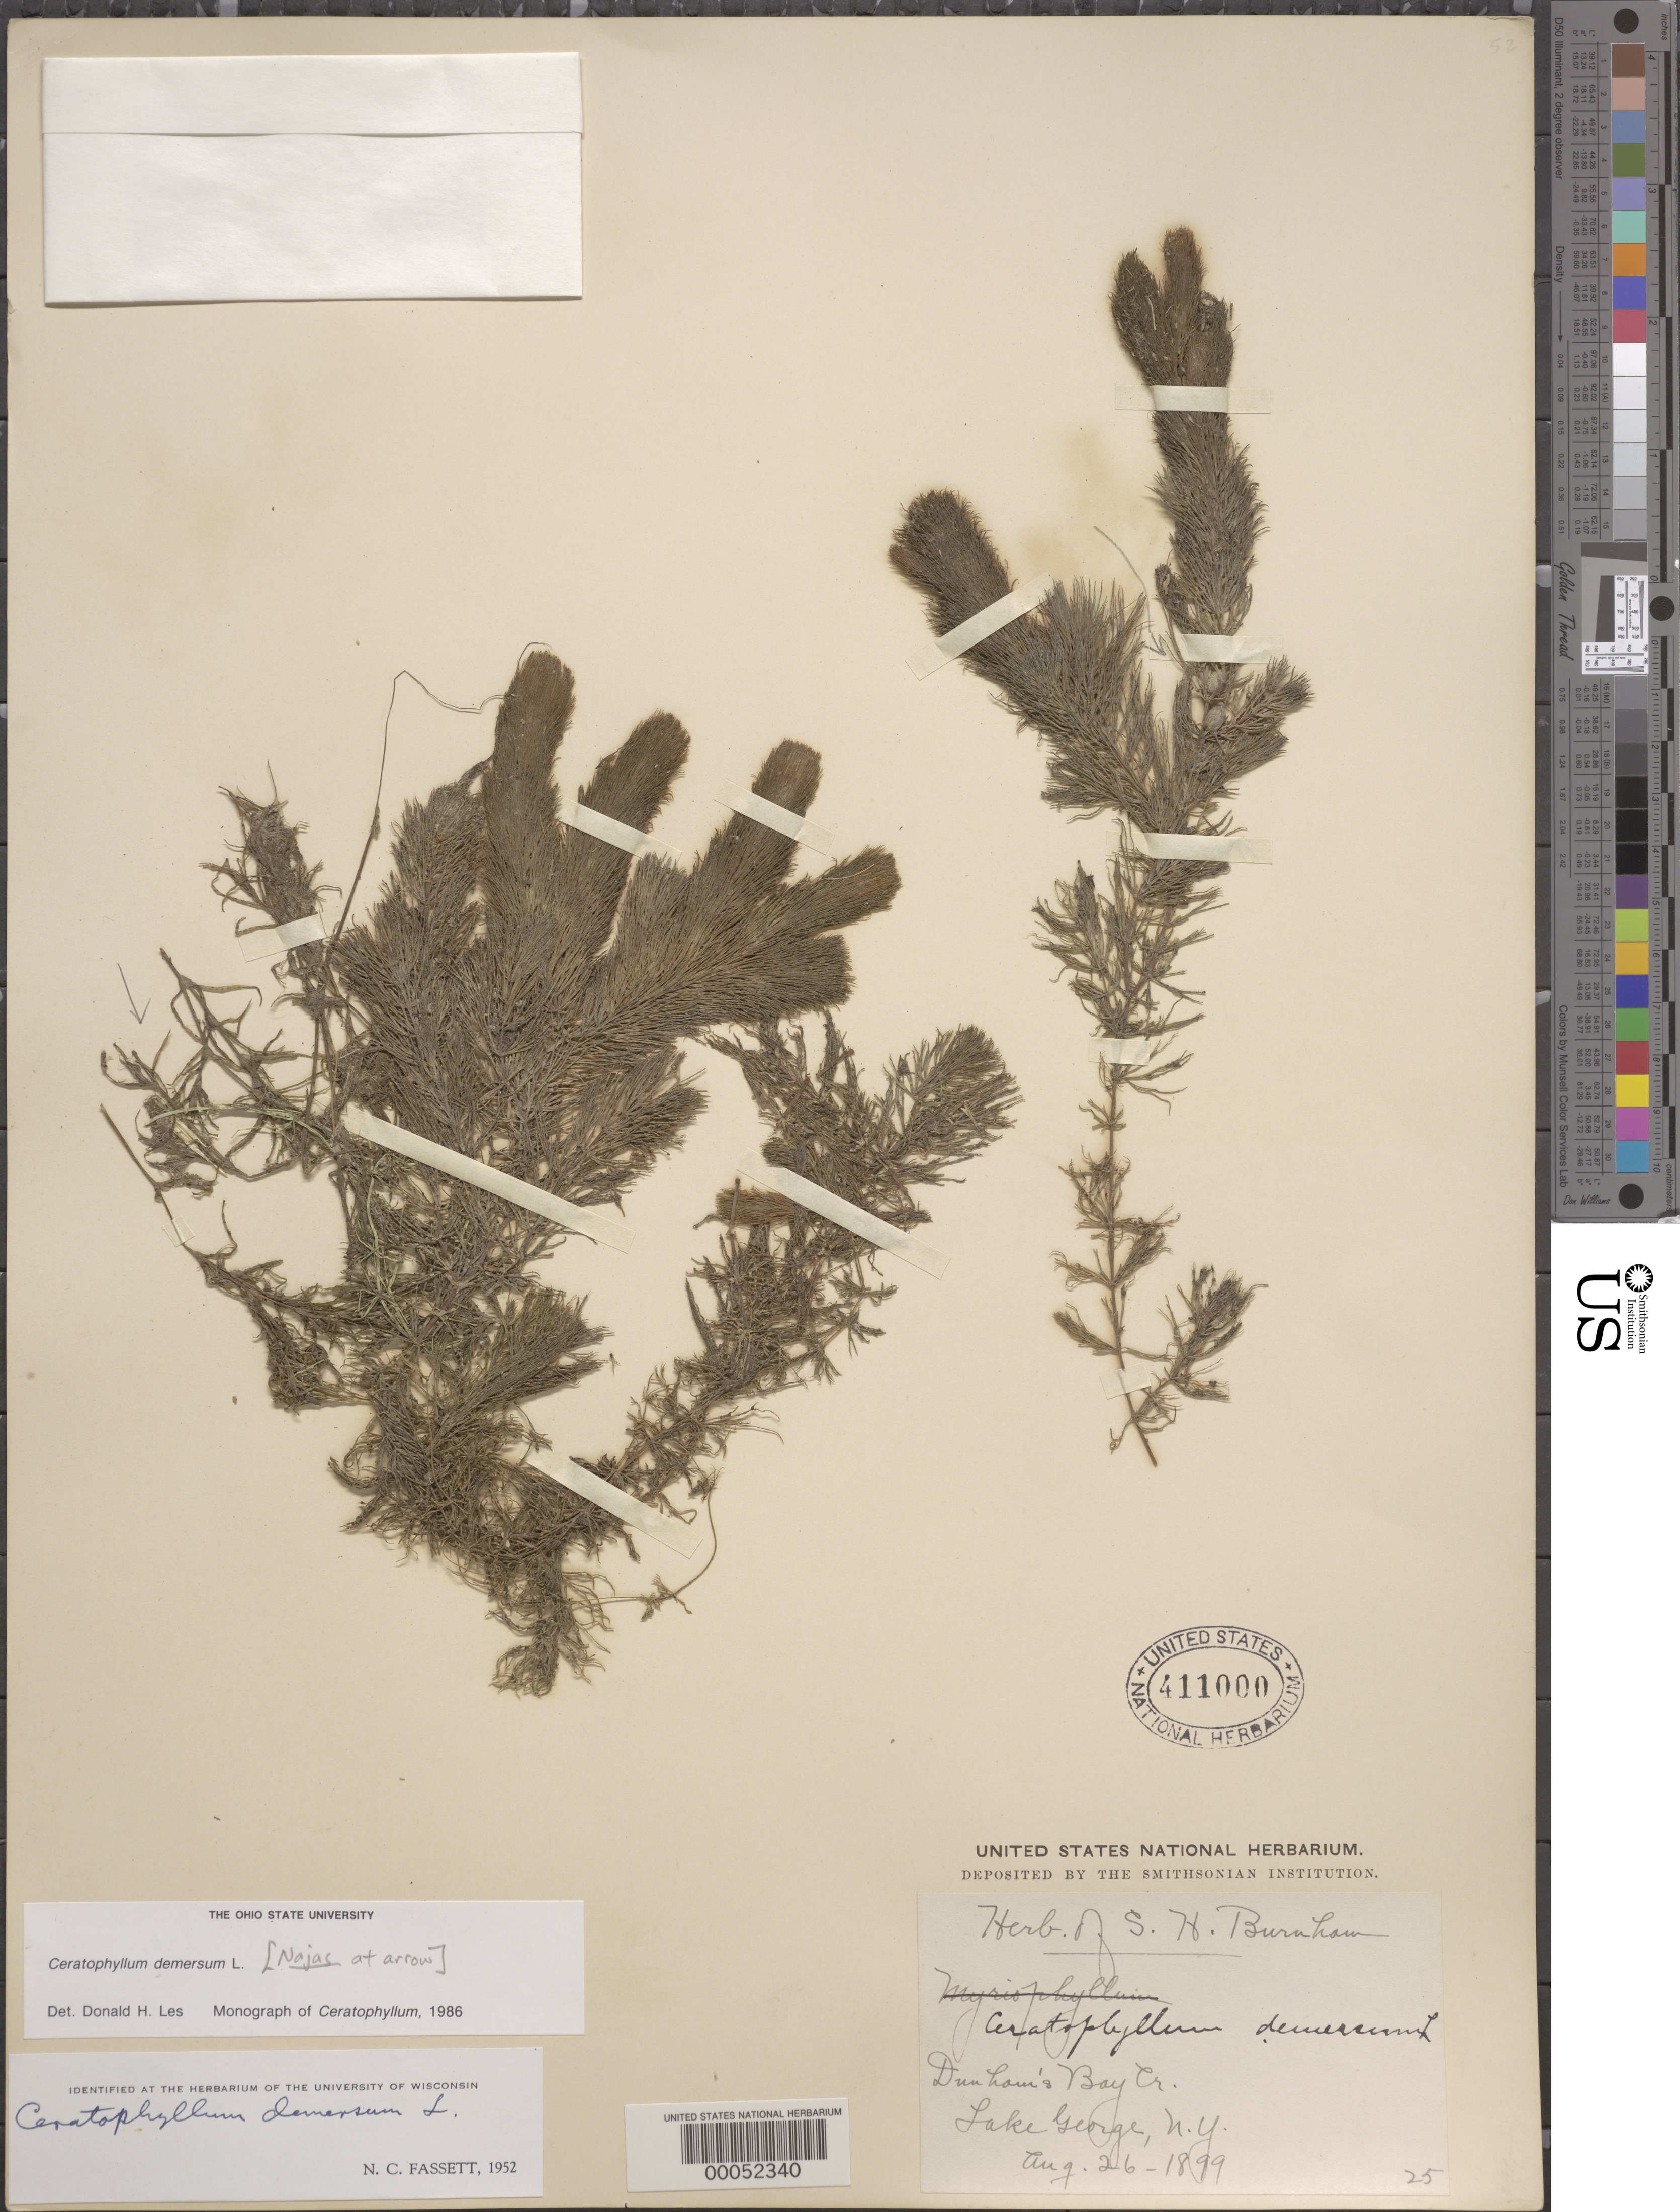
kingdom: Plantae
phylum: Tracheophyta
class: Magnoliopsida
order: Ceratophyllales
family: Ceratophyllaceae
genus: Ceratophyllum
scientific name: Ceratophyllum demersum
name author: L.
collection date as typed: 26 Aug 1899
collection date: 1899-08-26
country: United States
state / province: New York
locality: Dunham's bay creek, lake george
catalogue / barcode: US 411000